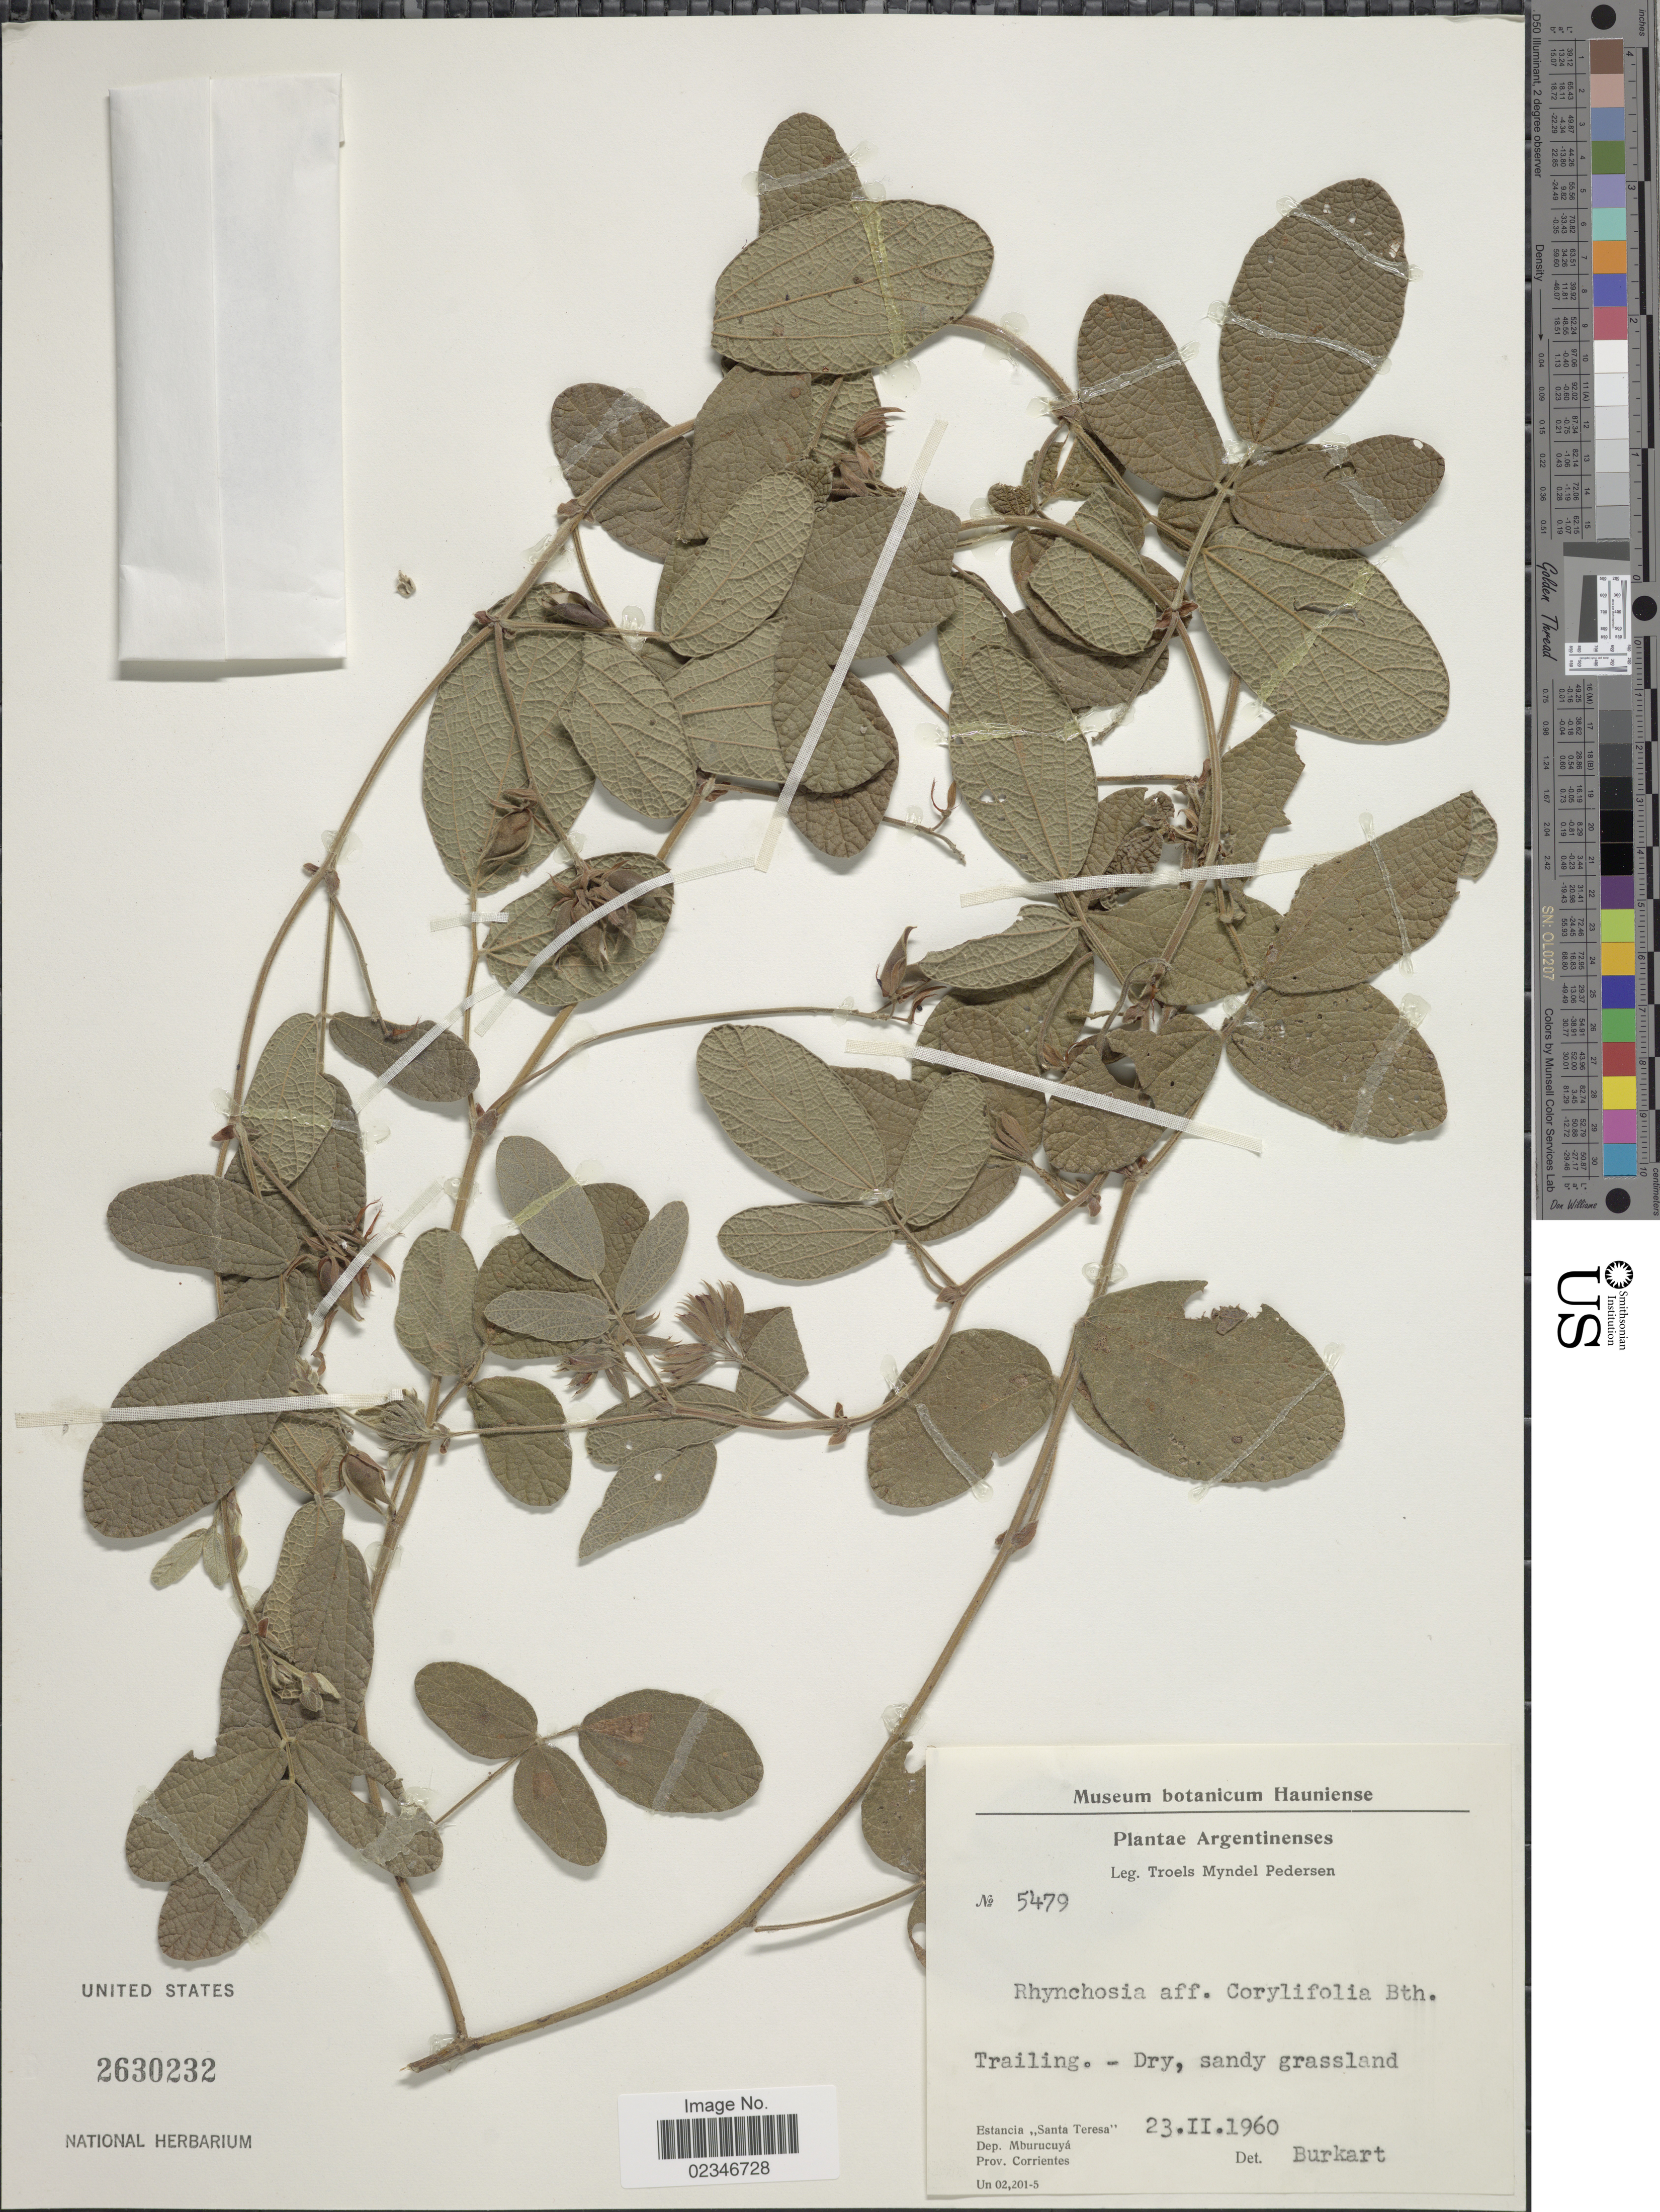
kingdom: Plantae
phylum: Tracheophyta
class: Magnoliopsida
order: Fabales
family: Fabaceae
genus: Rhynchosia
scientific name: Rhynchosia corylifolia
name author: Mart. ex Benth.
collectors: T. Pederson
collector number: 5479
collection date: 1960-02-23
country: Argentina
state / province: Corrientes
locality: Estancia Santa Teresa, Dep. Mburucuya, prov. Corrientes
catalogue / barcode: US 2630232